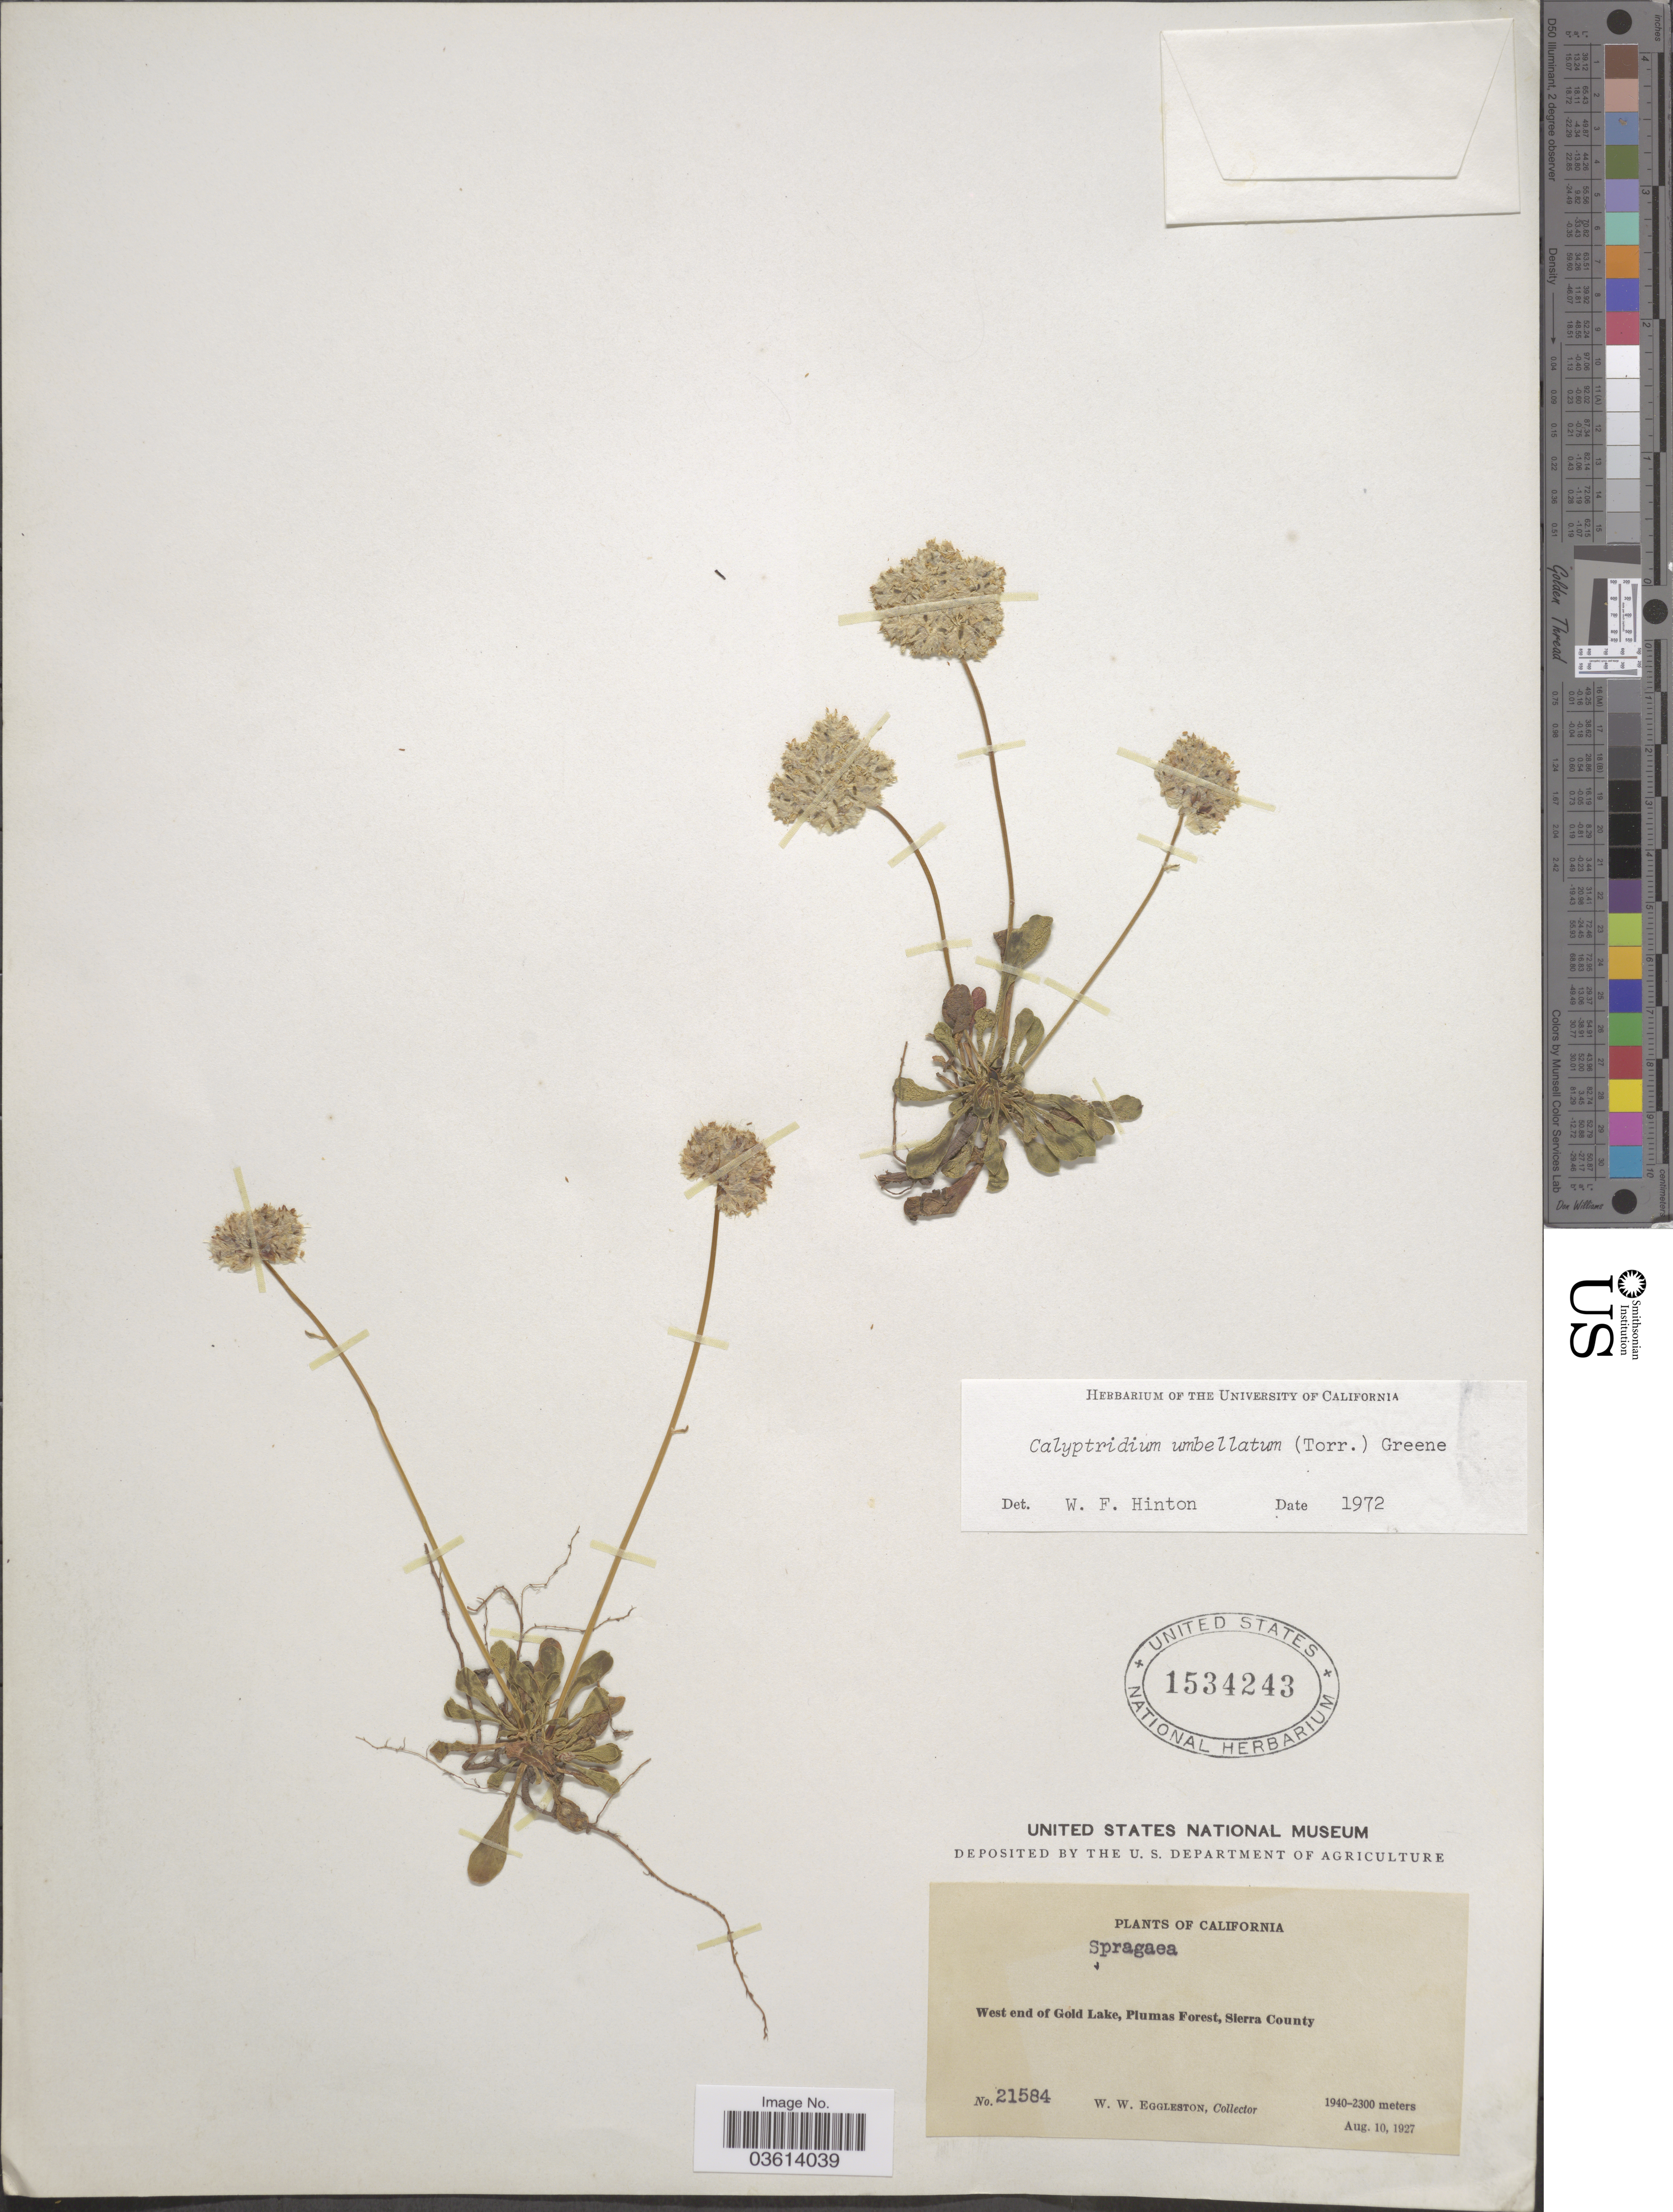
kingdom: Plantae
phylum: Tracheophyta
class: Magnoliopsida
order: Caryophyllales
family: Montiaceae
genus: Calyptridium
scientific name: Calyptridium umbellatum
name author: (Torr.) Greene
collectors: W. W. Eggleston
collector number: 21584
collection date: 1927-08-10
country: United States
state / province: California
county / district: Sierra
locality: West end of Gold Lake, Plumas Forest, Sierra County.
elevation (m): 1940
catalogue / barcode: US 1534243